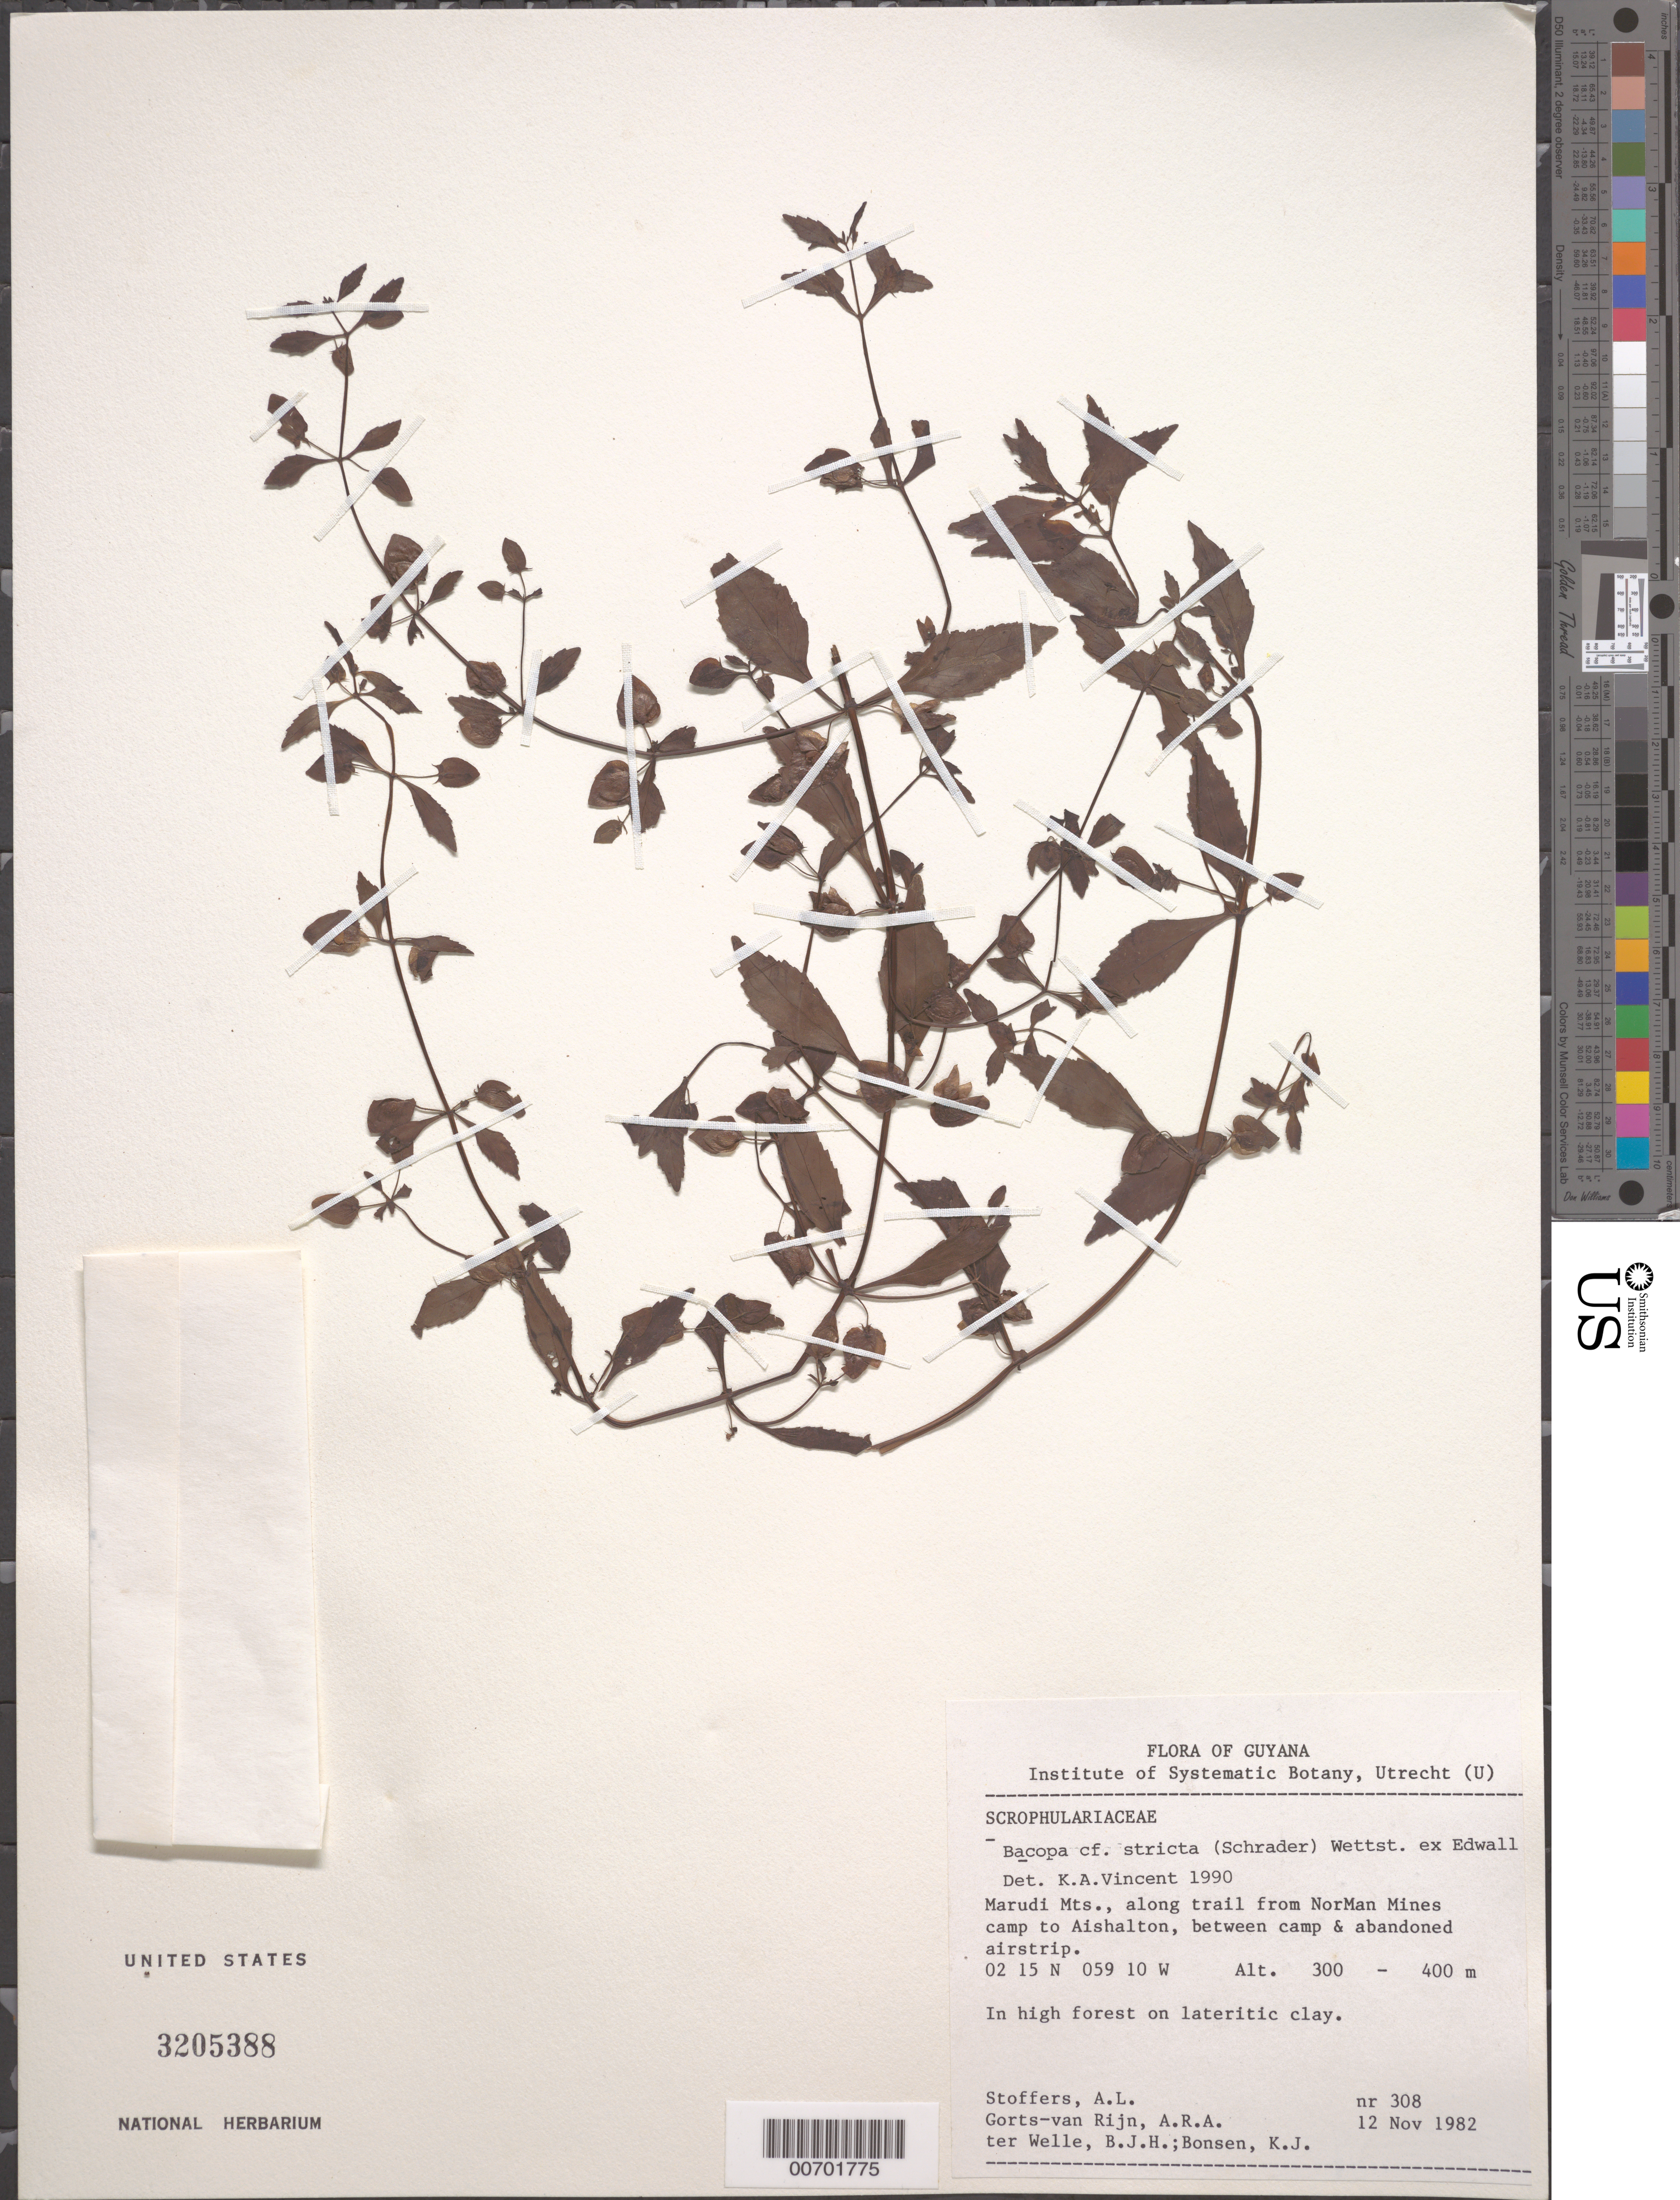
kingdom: Plantae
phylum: Tracheophyta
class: Magnoliopsida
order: Lamiales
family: Plantaginaceae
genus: Bacopa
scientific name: Bacopa stricta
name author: (Schrad.) Wettst. ex Edwall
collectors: A. Stoffers, A. .R. A. Görts-van Rijn, B. Welle & K. Bonsen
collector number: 308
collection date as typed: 12-Nov-82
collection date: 1982-11-12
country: Guyana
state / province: U. Takutu-U. Essequibo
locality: Marudi Mts., along trail from NorMan Mines to Aishalton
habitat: High forest on lateritic clay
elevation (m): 300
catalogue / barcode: US 3205388